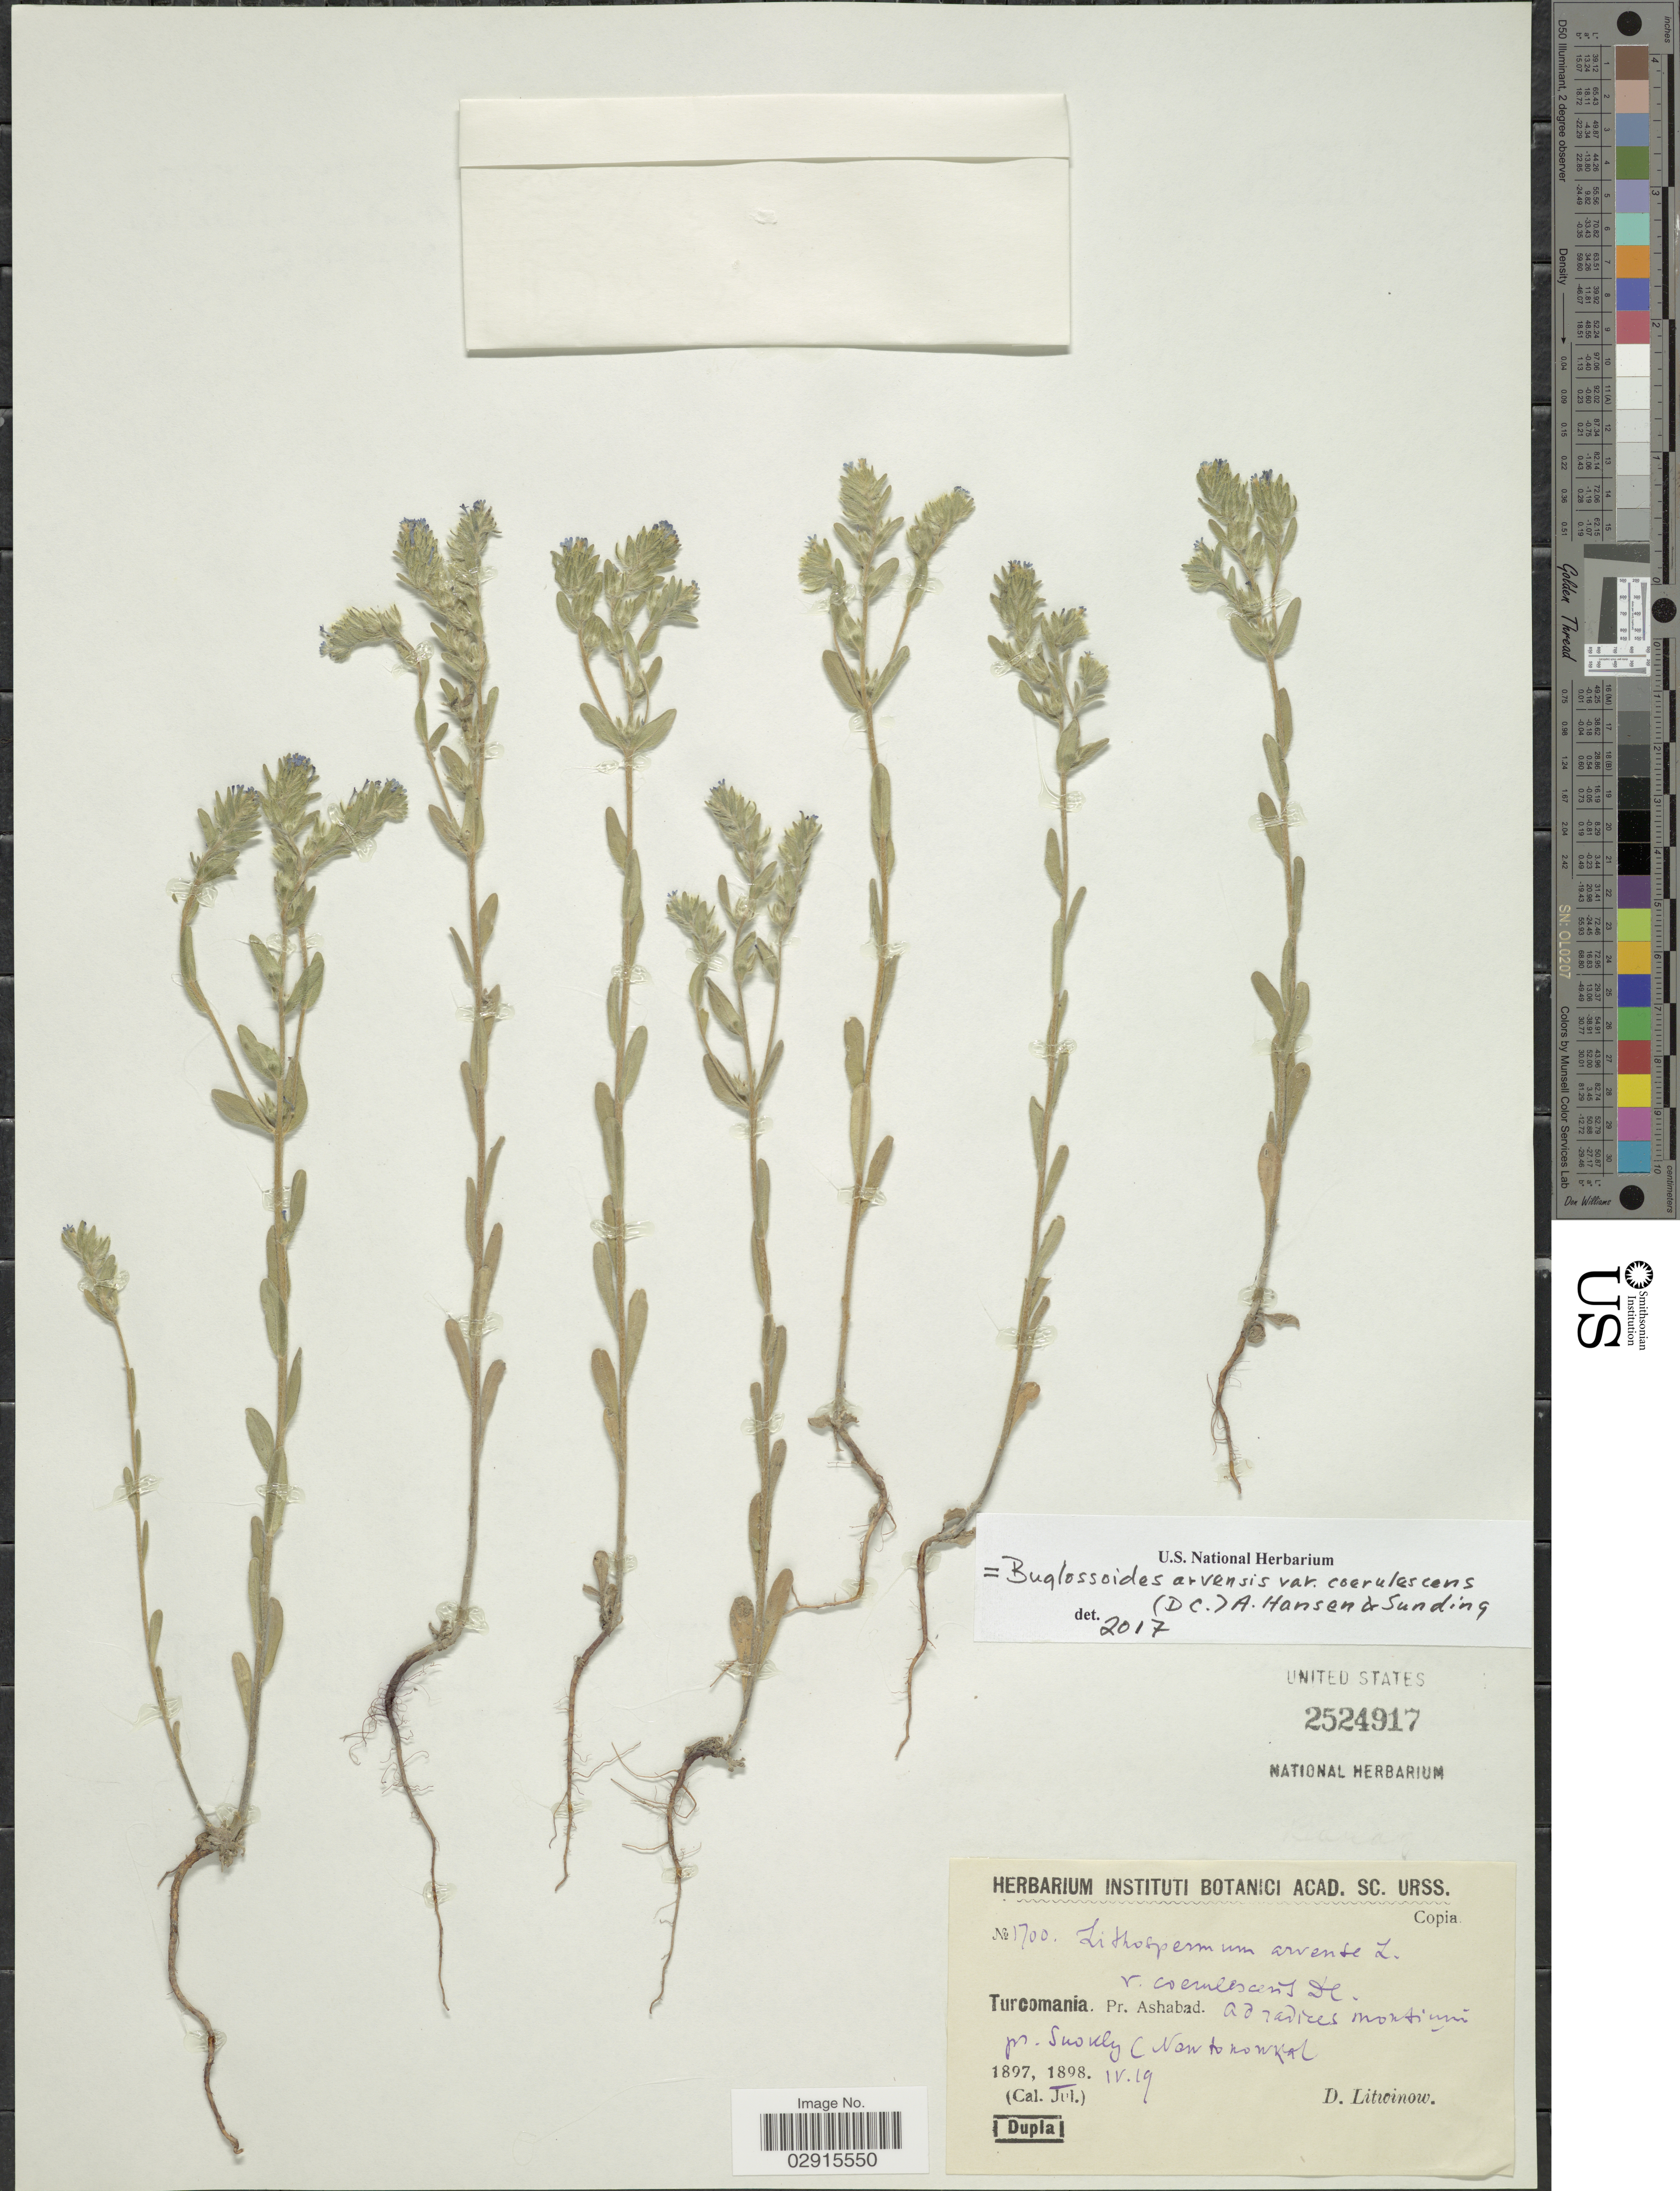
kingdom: Plantae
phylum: Tracheophyta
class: Magnoliopsida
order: Boraginales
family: Boraginaceae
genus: Buglossoides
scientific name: Buglossoides arvensis var. coerulescens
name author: (DC.) O. Erikss. et al.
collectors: D. Litwinow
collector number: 1700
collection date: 1898-04-19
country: Turkmenistan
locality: Turcomania. Pr. Ashabad ad radires [interpreted] montiumi [interpreted] pr. Suokly [interpreted] C Non tonowual [interpreted].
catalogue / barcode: US 2524917